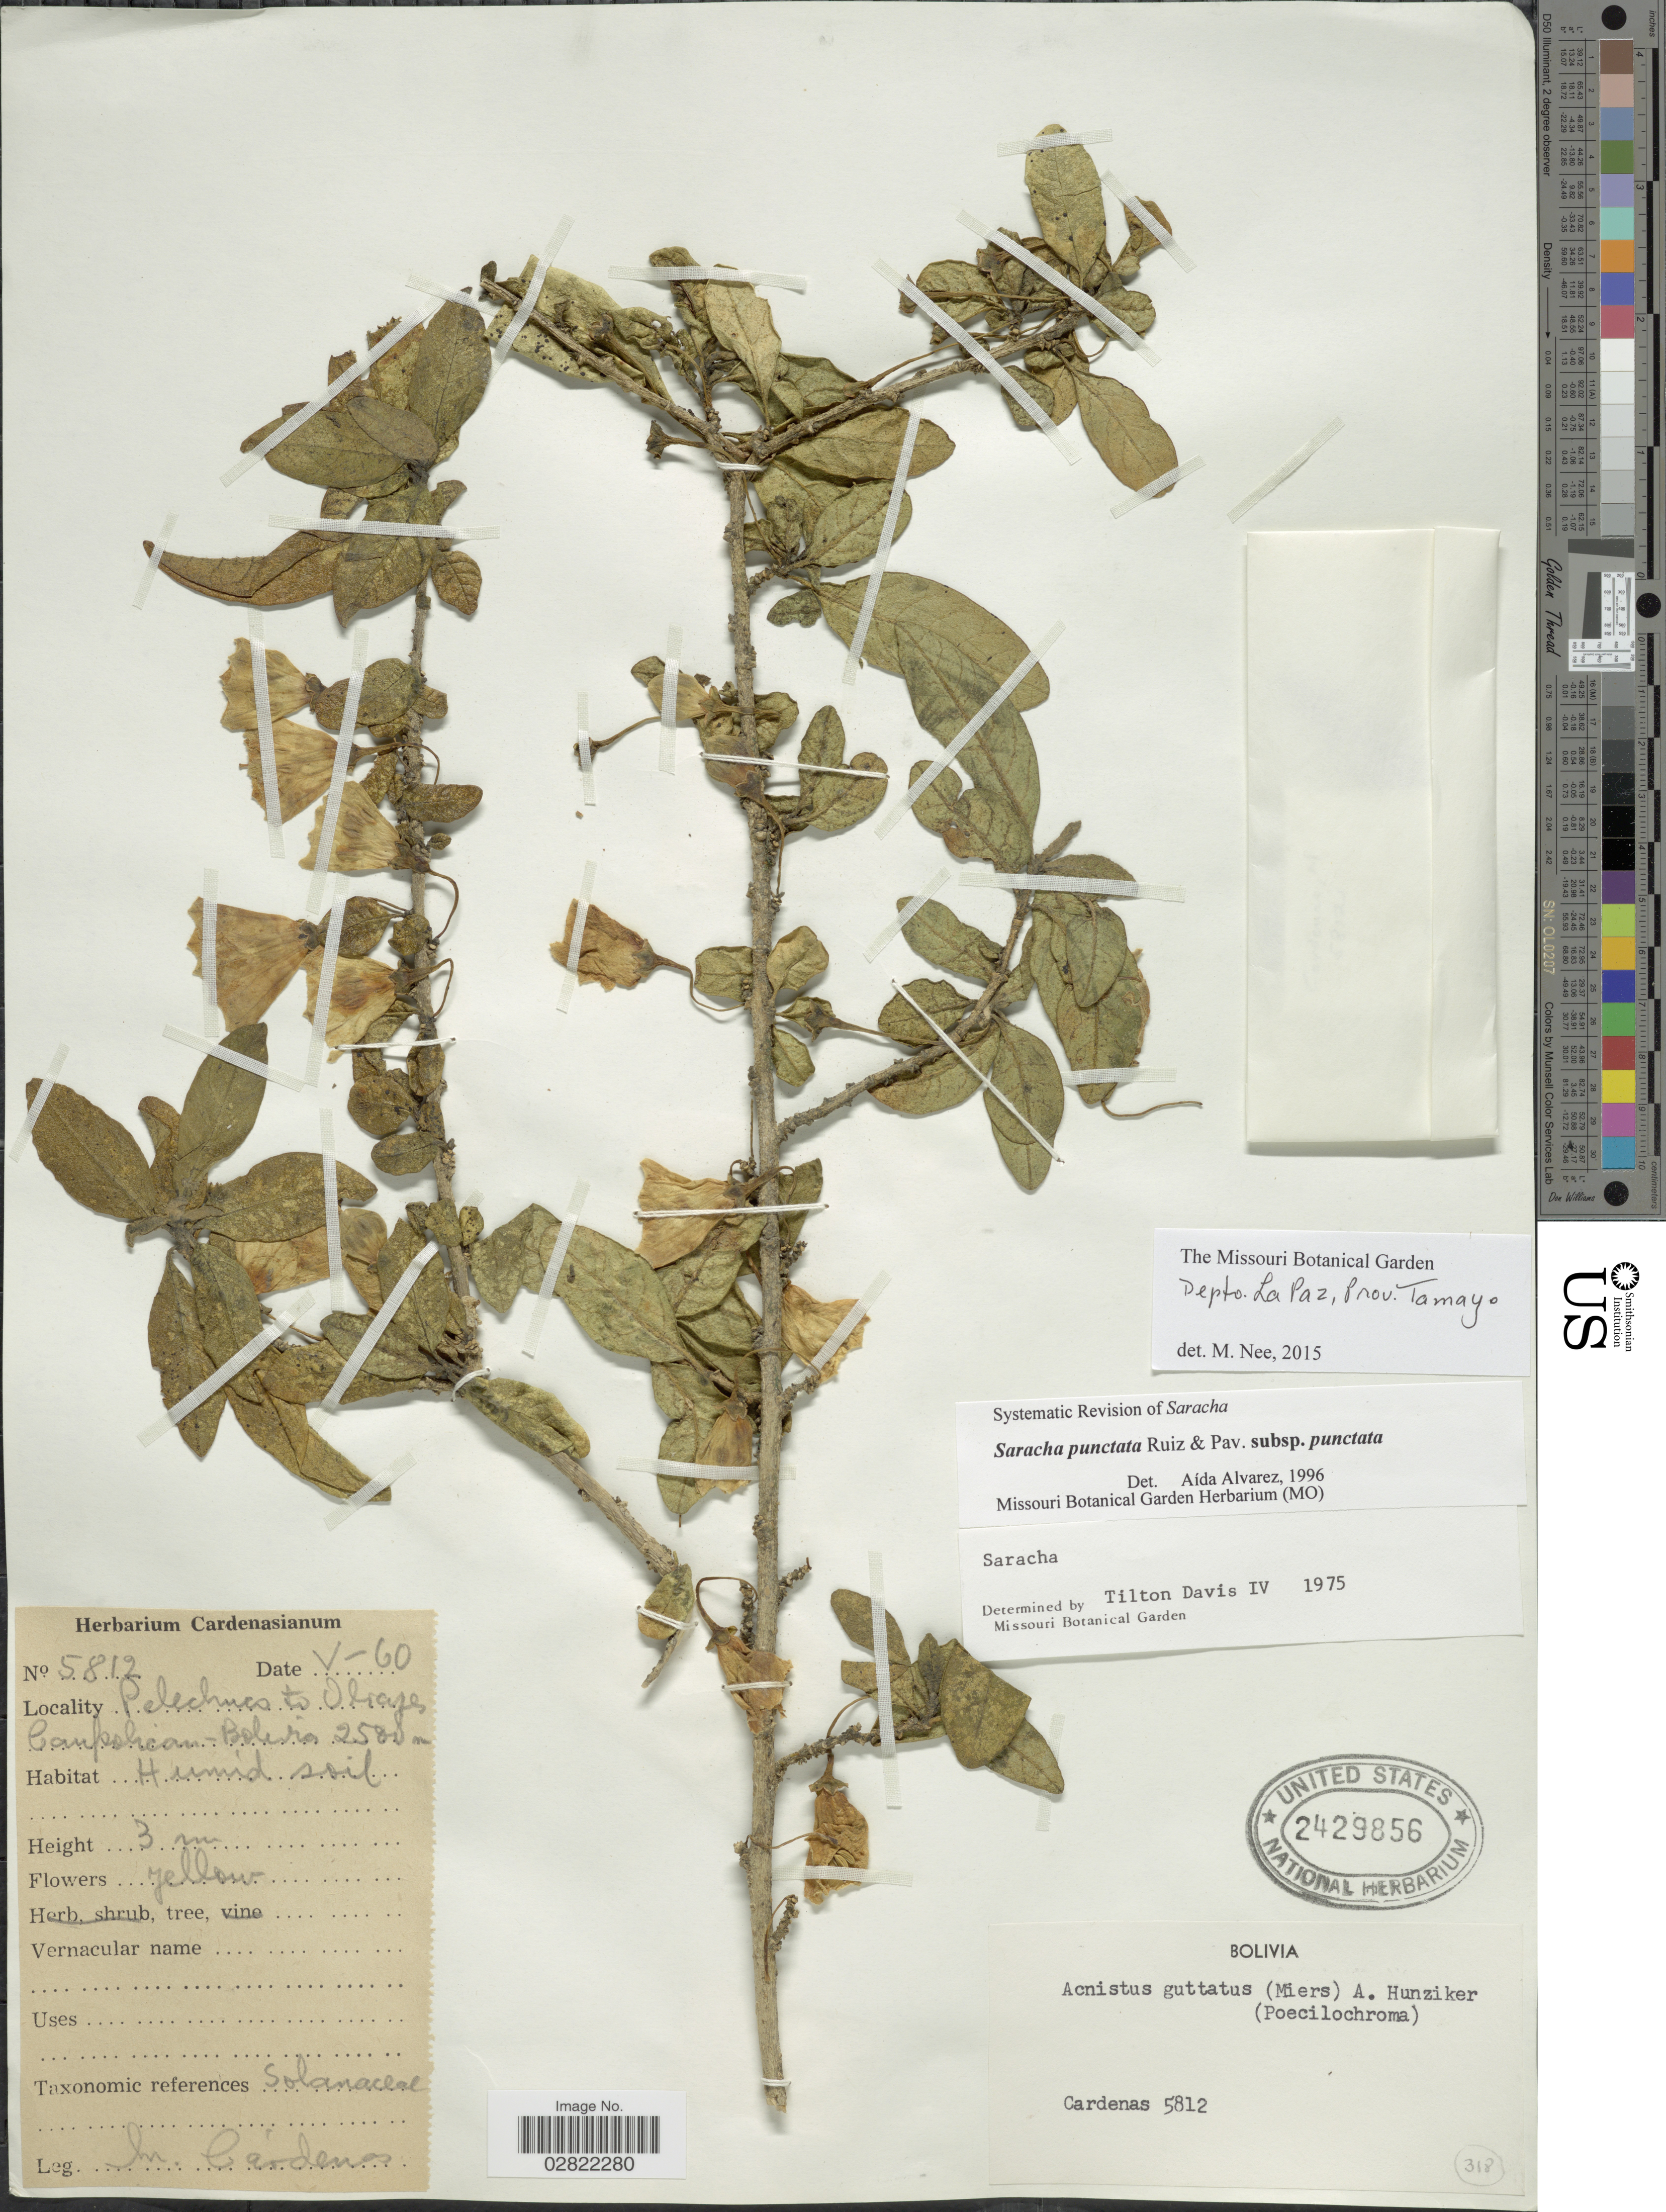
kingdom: Plantae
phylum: Tracheophyta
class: Magnoliopsida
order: Solanales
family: Solanaceae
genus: Saracha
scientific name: Saracha punctata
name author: Ruiz & Pav.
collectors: M. Cárdenas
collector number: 5812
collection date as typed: Transcribed d/m/y: /5/60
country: Bolivia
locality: Pelechnes (Pelechuco) to Obaye, Canpolican, Bolivia.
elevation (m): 2500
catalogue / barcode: US 2429856